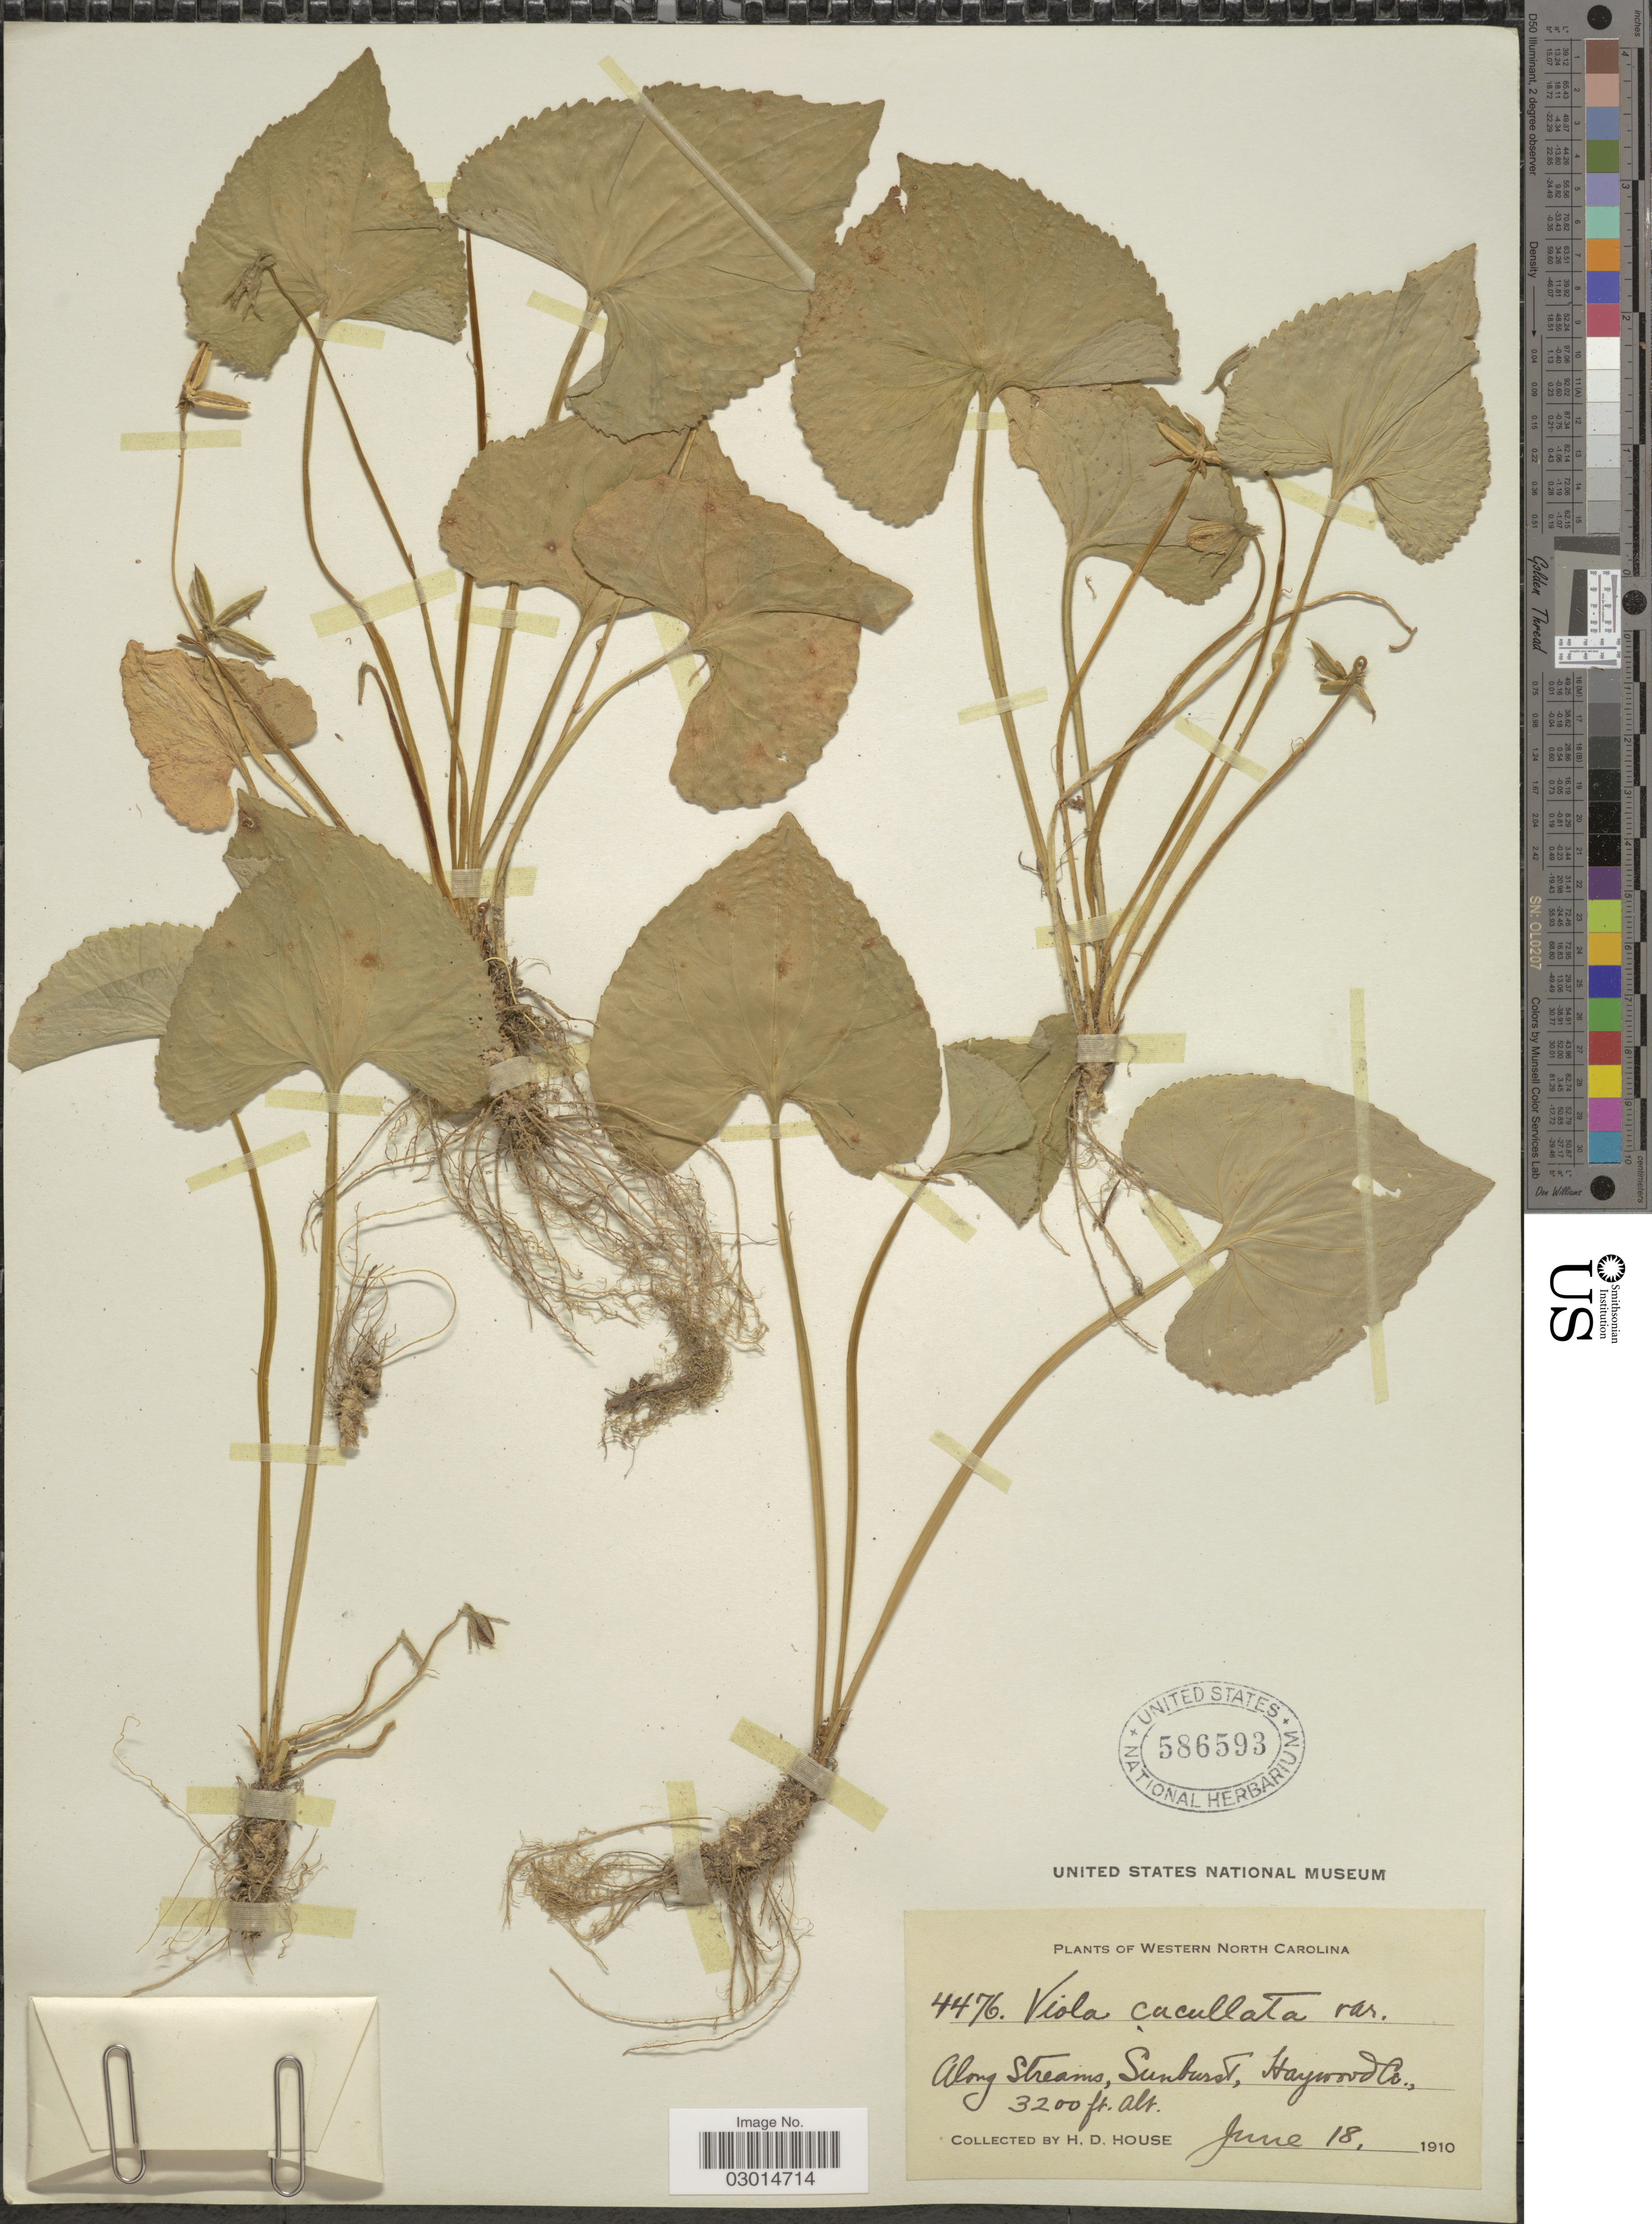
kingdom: Plantae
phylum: Tracheophyta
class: Magnoliopsida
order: Malpighiales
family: Violaceae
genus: Viola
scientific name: Viola cucullata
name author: Aiton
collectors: H. D. House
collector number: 4476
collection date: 1910-06-18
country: United States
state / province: North Carolina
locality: Western North Carolina, along Streams, Sunburst, Haywood Co.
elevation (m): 975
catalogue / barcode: US 586593